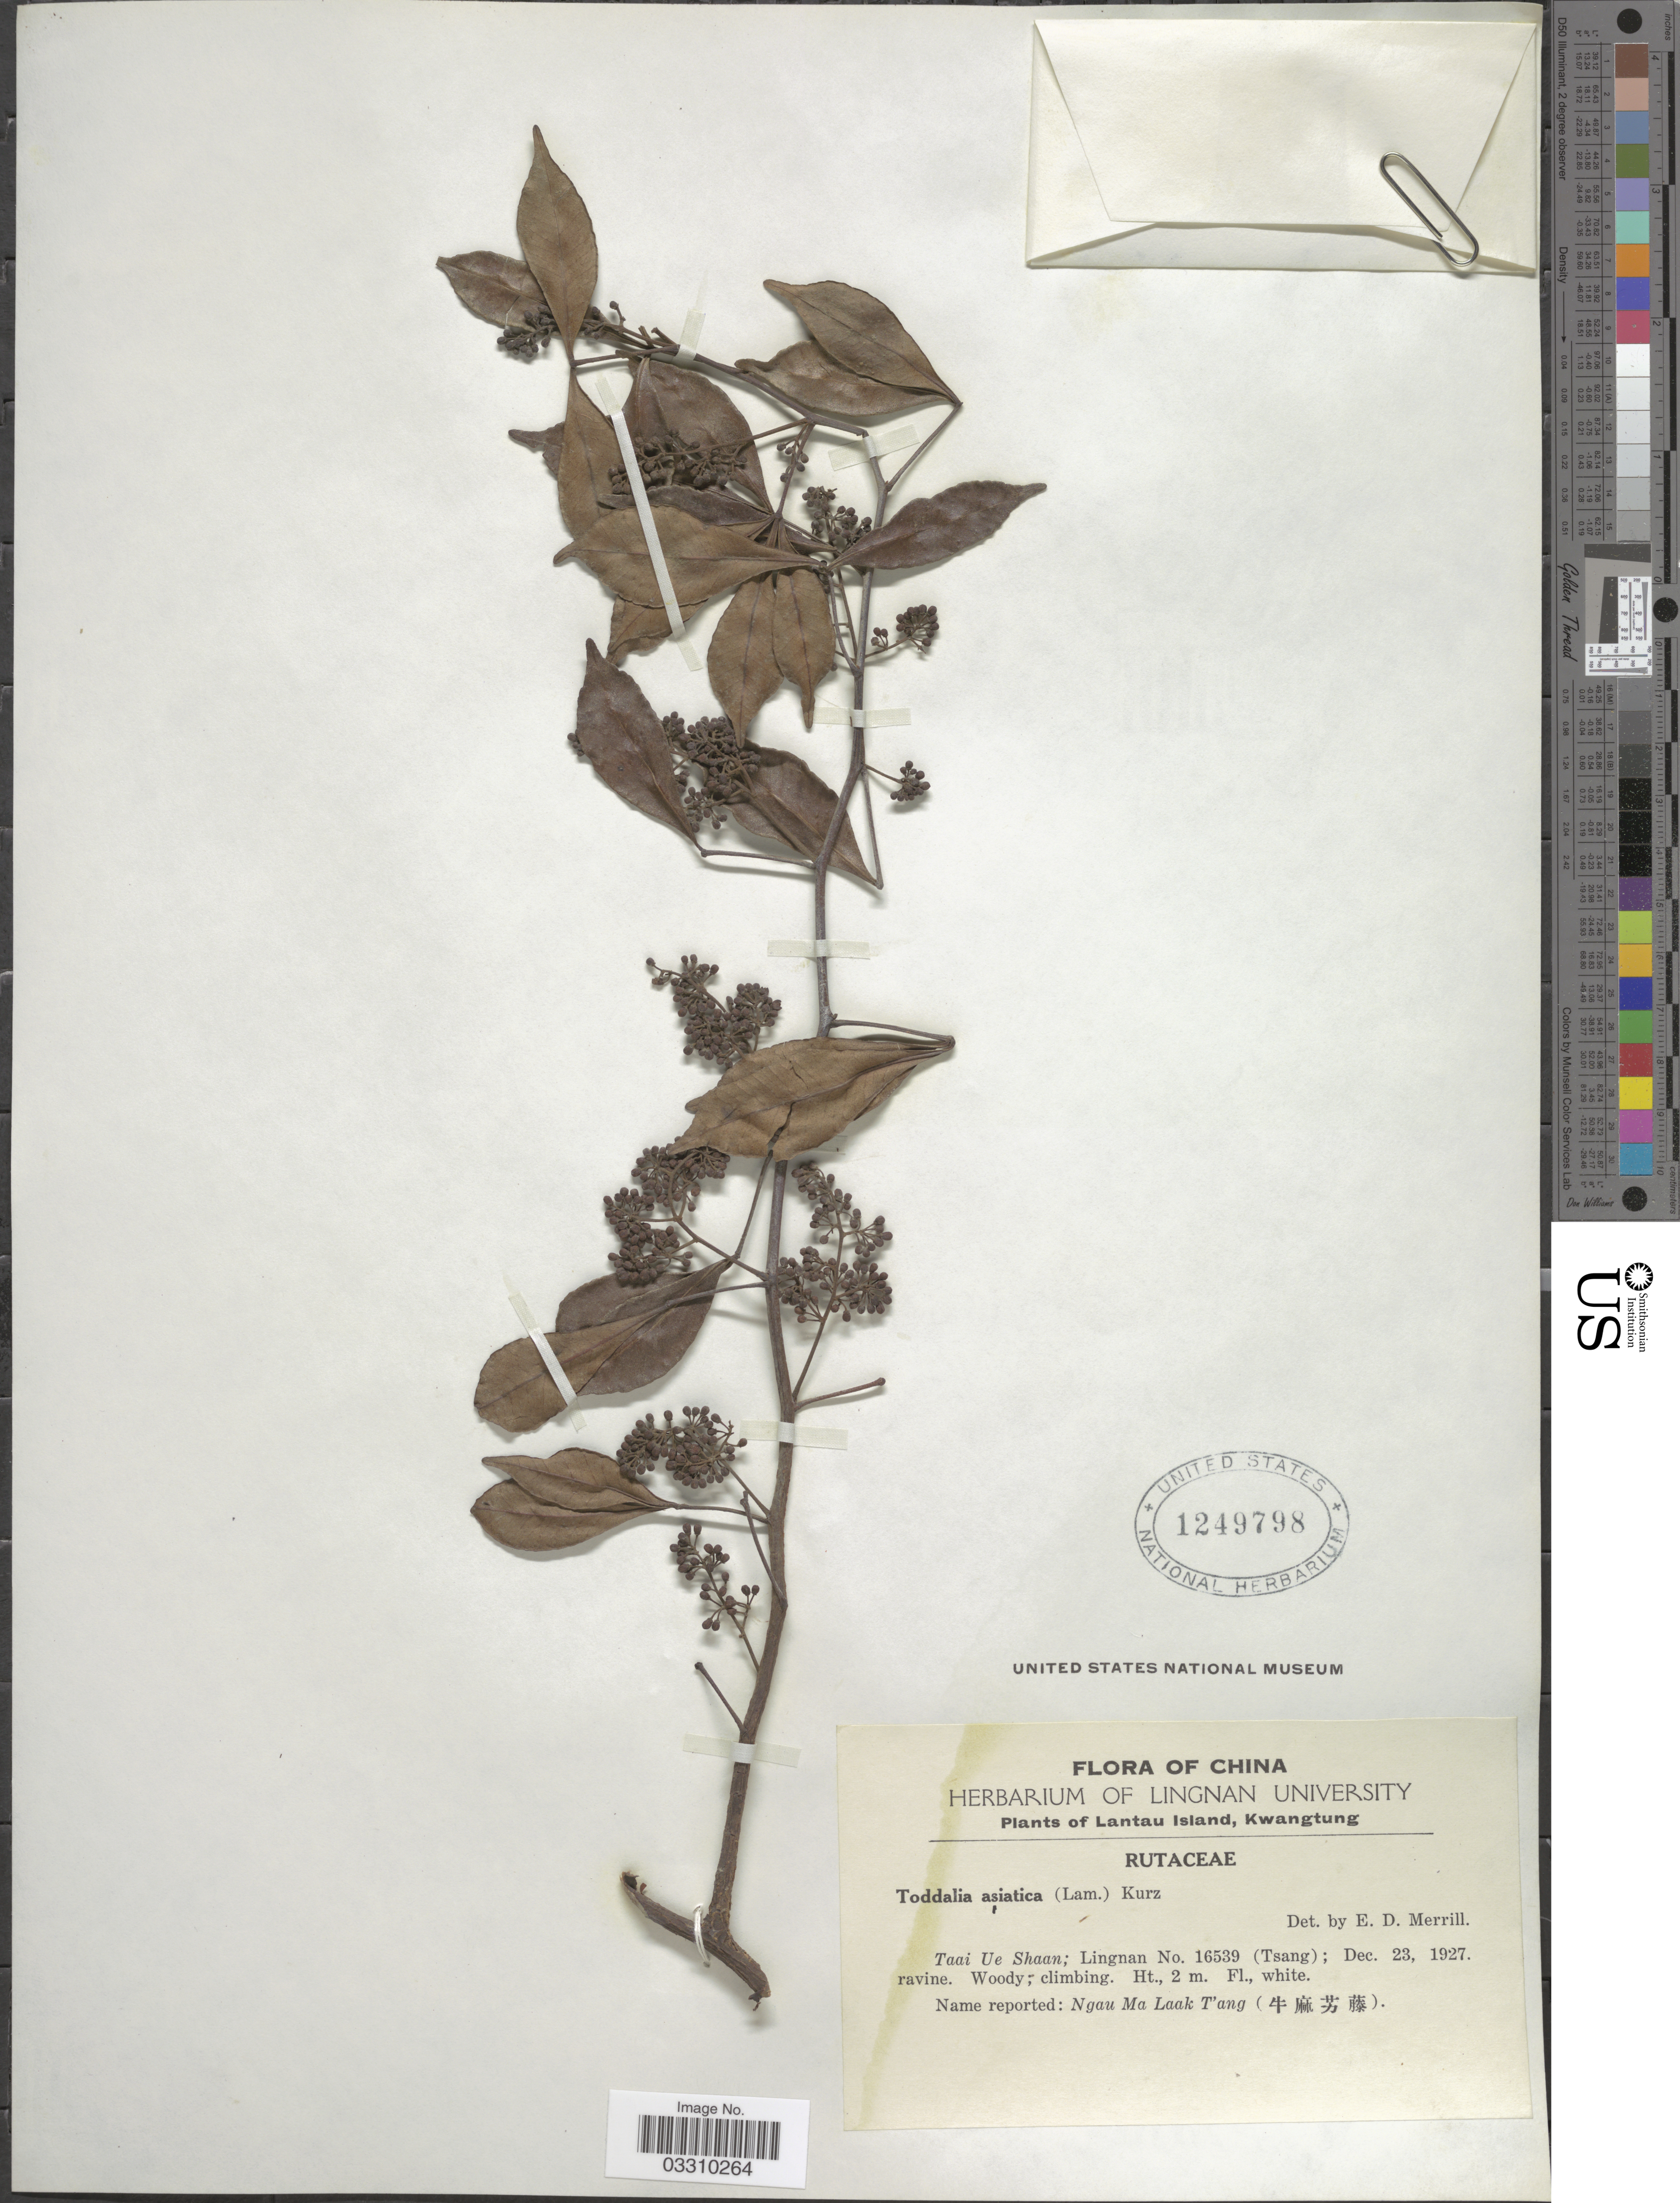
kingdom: Plantae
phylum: Tracheophyta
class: Magnoliopsida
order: Sapindales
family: Rutaceae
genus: Zanthoxylum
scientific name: Zanthoxylum asiaticum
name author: (L.) Appelhans et al.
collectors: Lingnan & -- Tsang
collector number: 16539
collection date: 1927-12-23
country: China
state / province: Guangdong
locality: Lantau Island, Kwangtung. Taai Ue Shaan.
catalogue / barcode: US 1249798